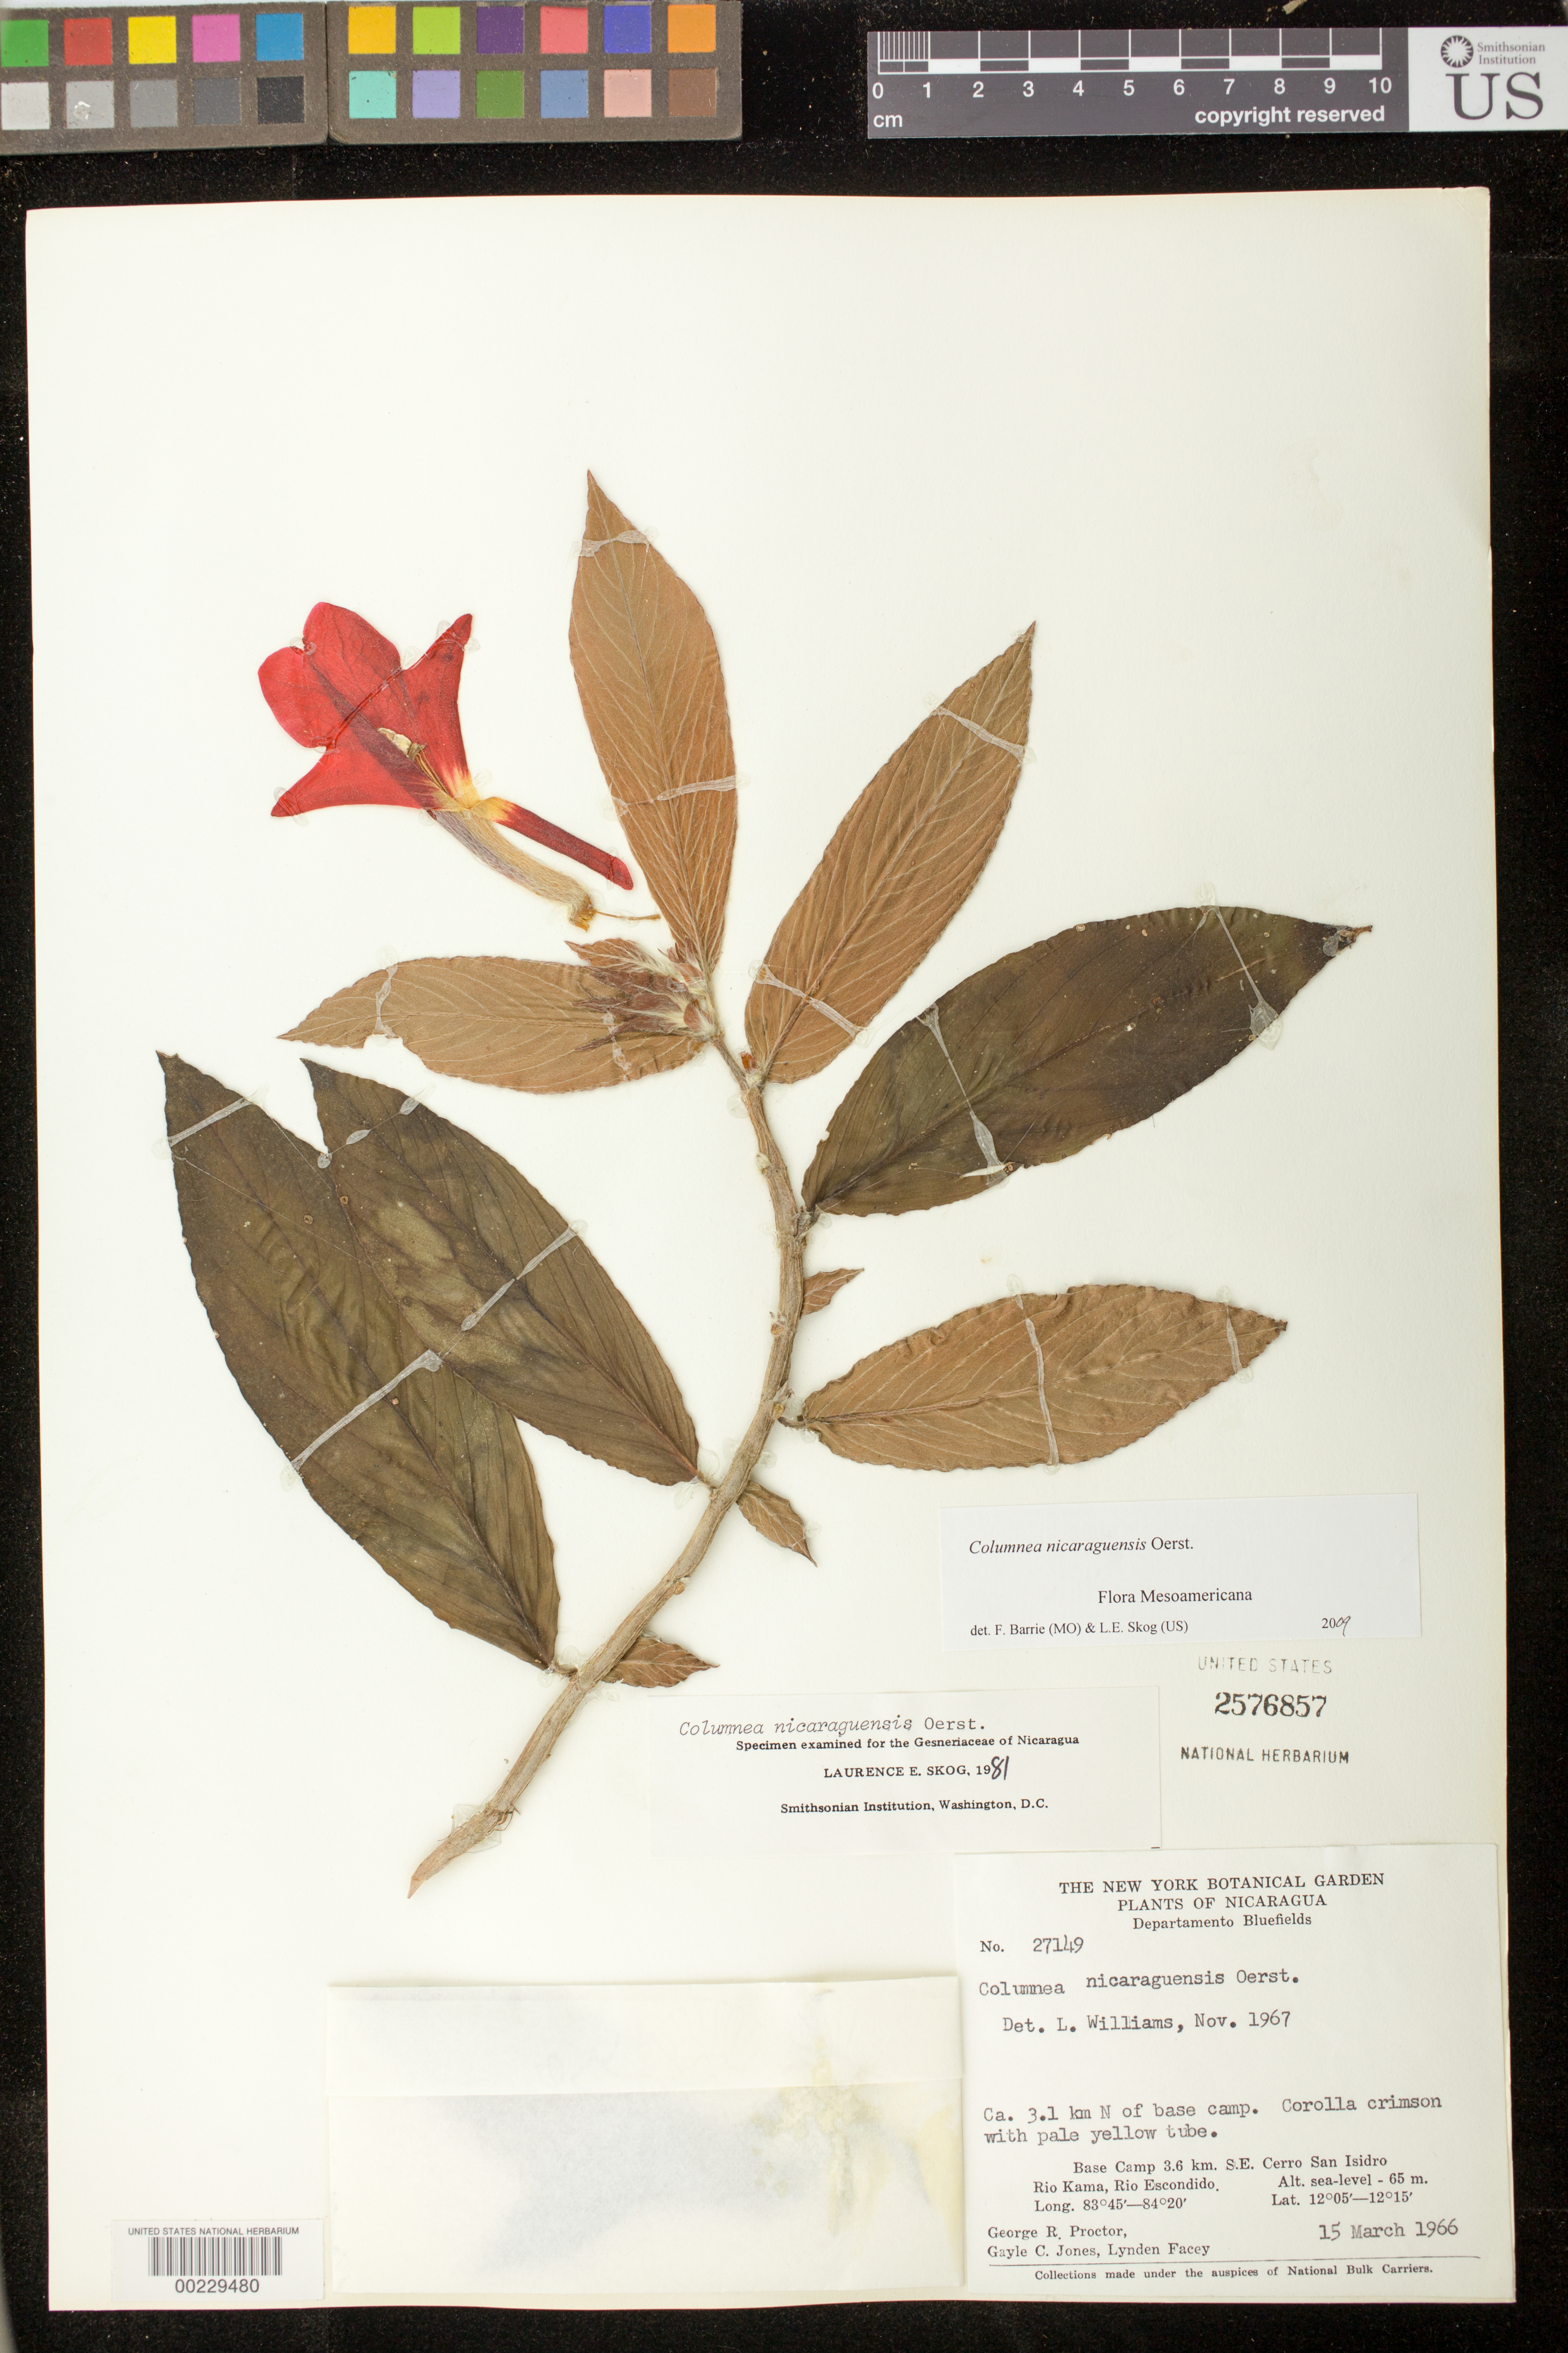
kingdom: Plantae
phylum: Tracheophyta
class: Magnoliopsida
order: Lamiales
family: Gesneriaceae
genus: Columnea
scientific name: Columnea nicaraguensis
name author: Oerst.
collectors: G. R. Proctor & et al.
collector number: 27149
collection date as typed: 15 Mar 1966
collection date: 1966-03-15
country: Nicaragua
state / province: Atlántico Sur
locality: Dept. Bluefields, base camp 3.6 km SE Cerro San Isidro Rio Kama, Rio Escondito, ca 3.1 km N of base camp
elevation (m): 0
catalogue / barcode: US 2576857